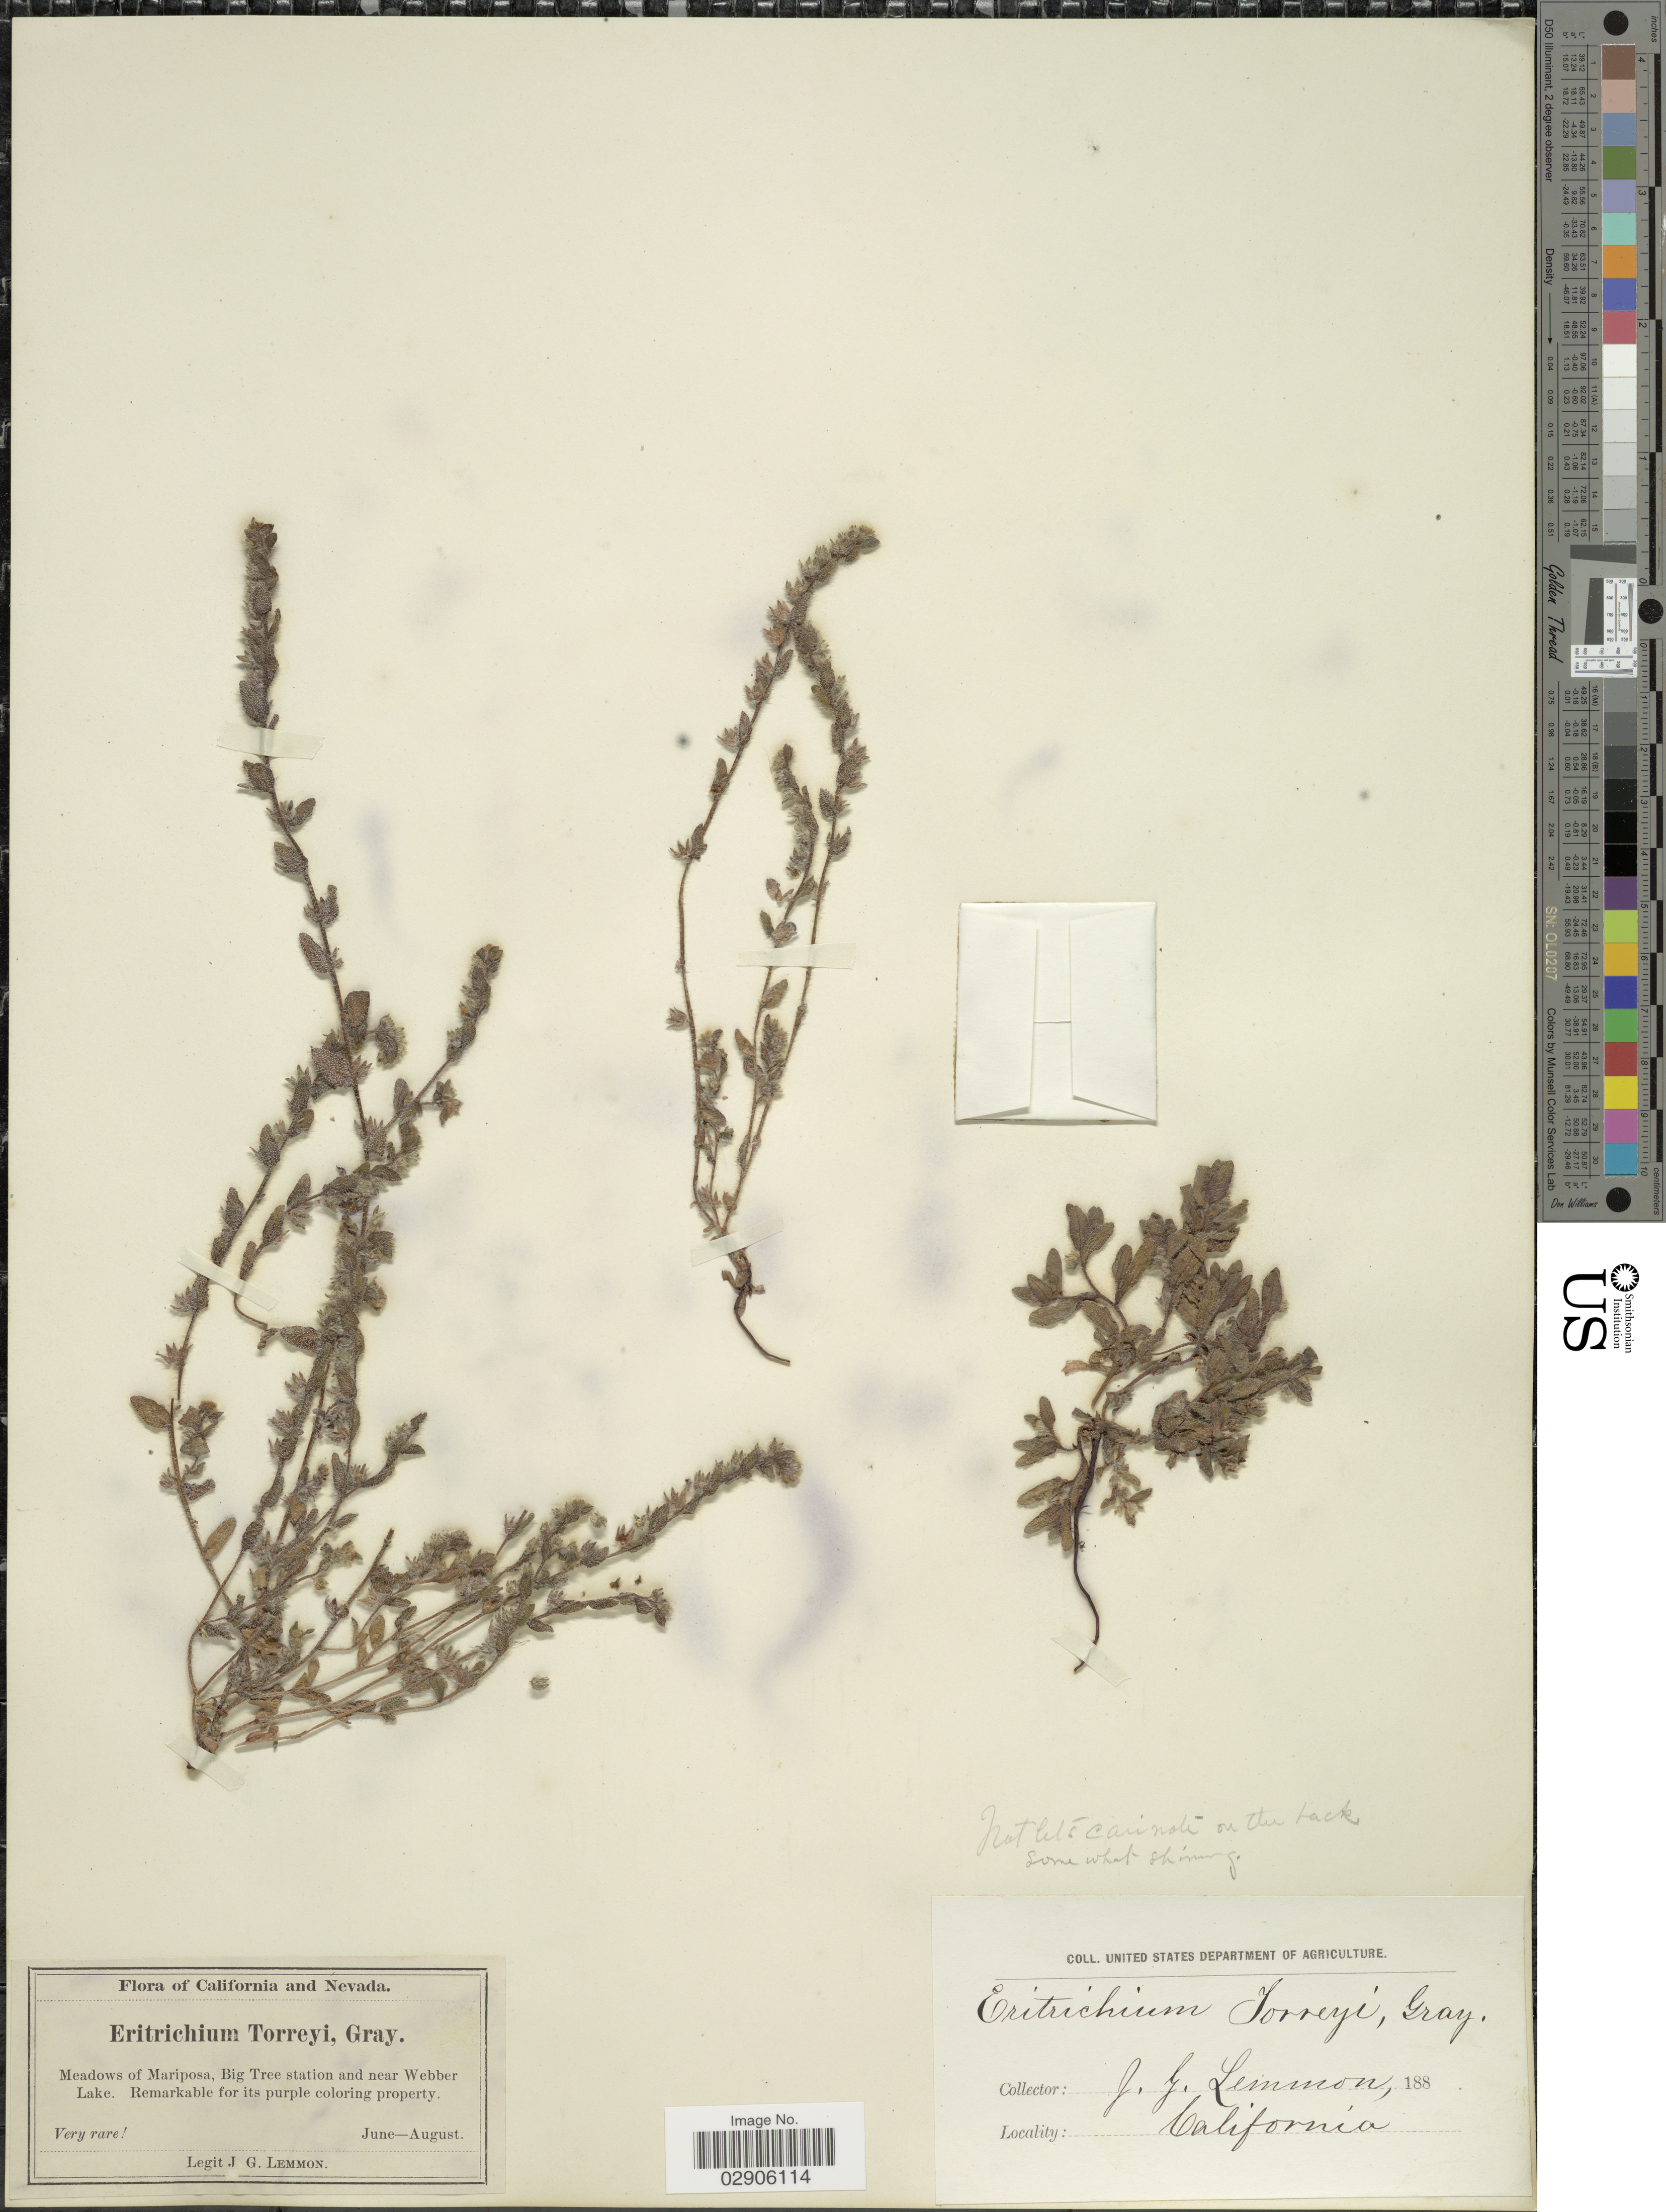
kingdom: Plantae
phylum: Tracheophyta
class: Magnoliopsida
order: Boraginales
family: Boraginaceae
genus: Plagiobothrys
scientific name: Plagiobothrys torreyi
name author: A. Gray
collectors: J. Lemmon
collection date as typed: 188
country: United States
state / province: California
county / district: Mariposa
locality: Meadows of Mariposa, Big Tree Station and near Webber Lake.